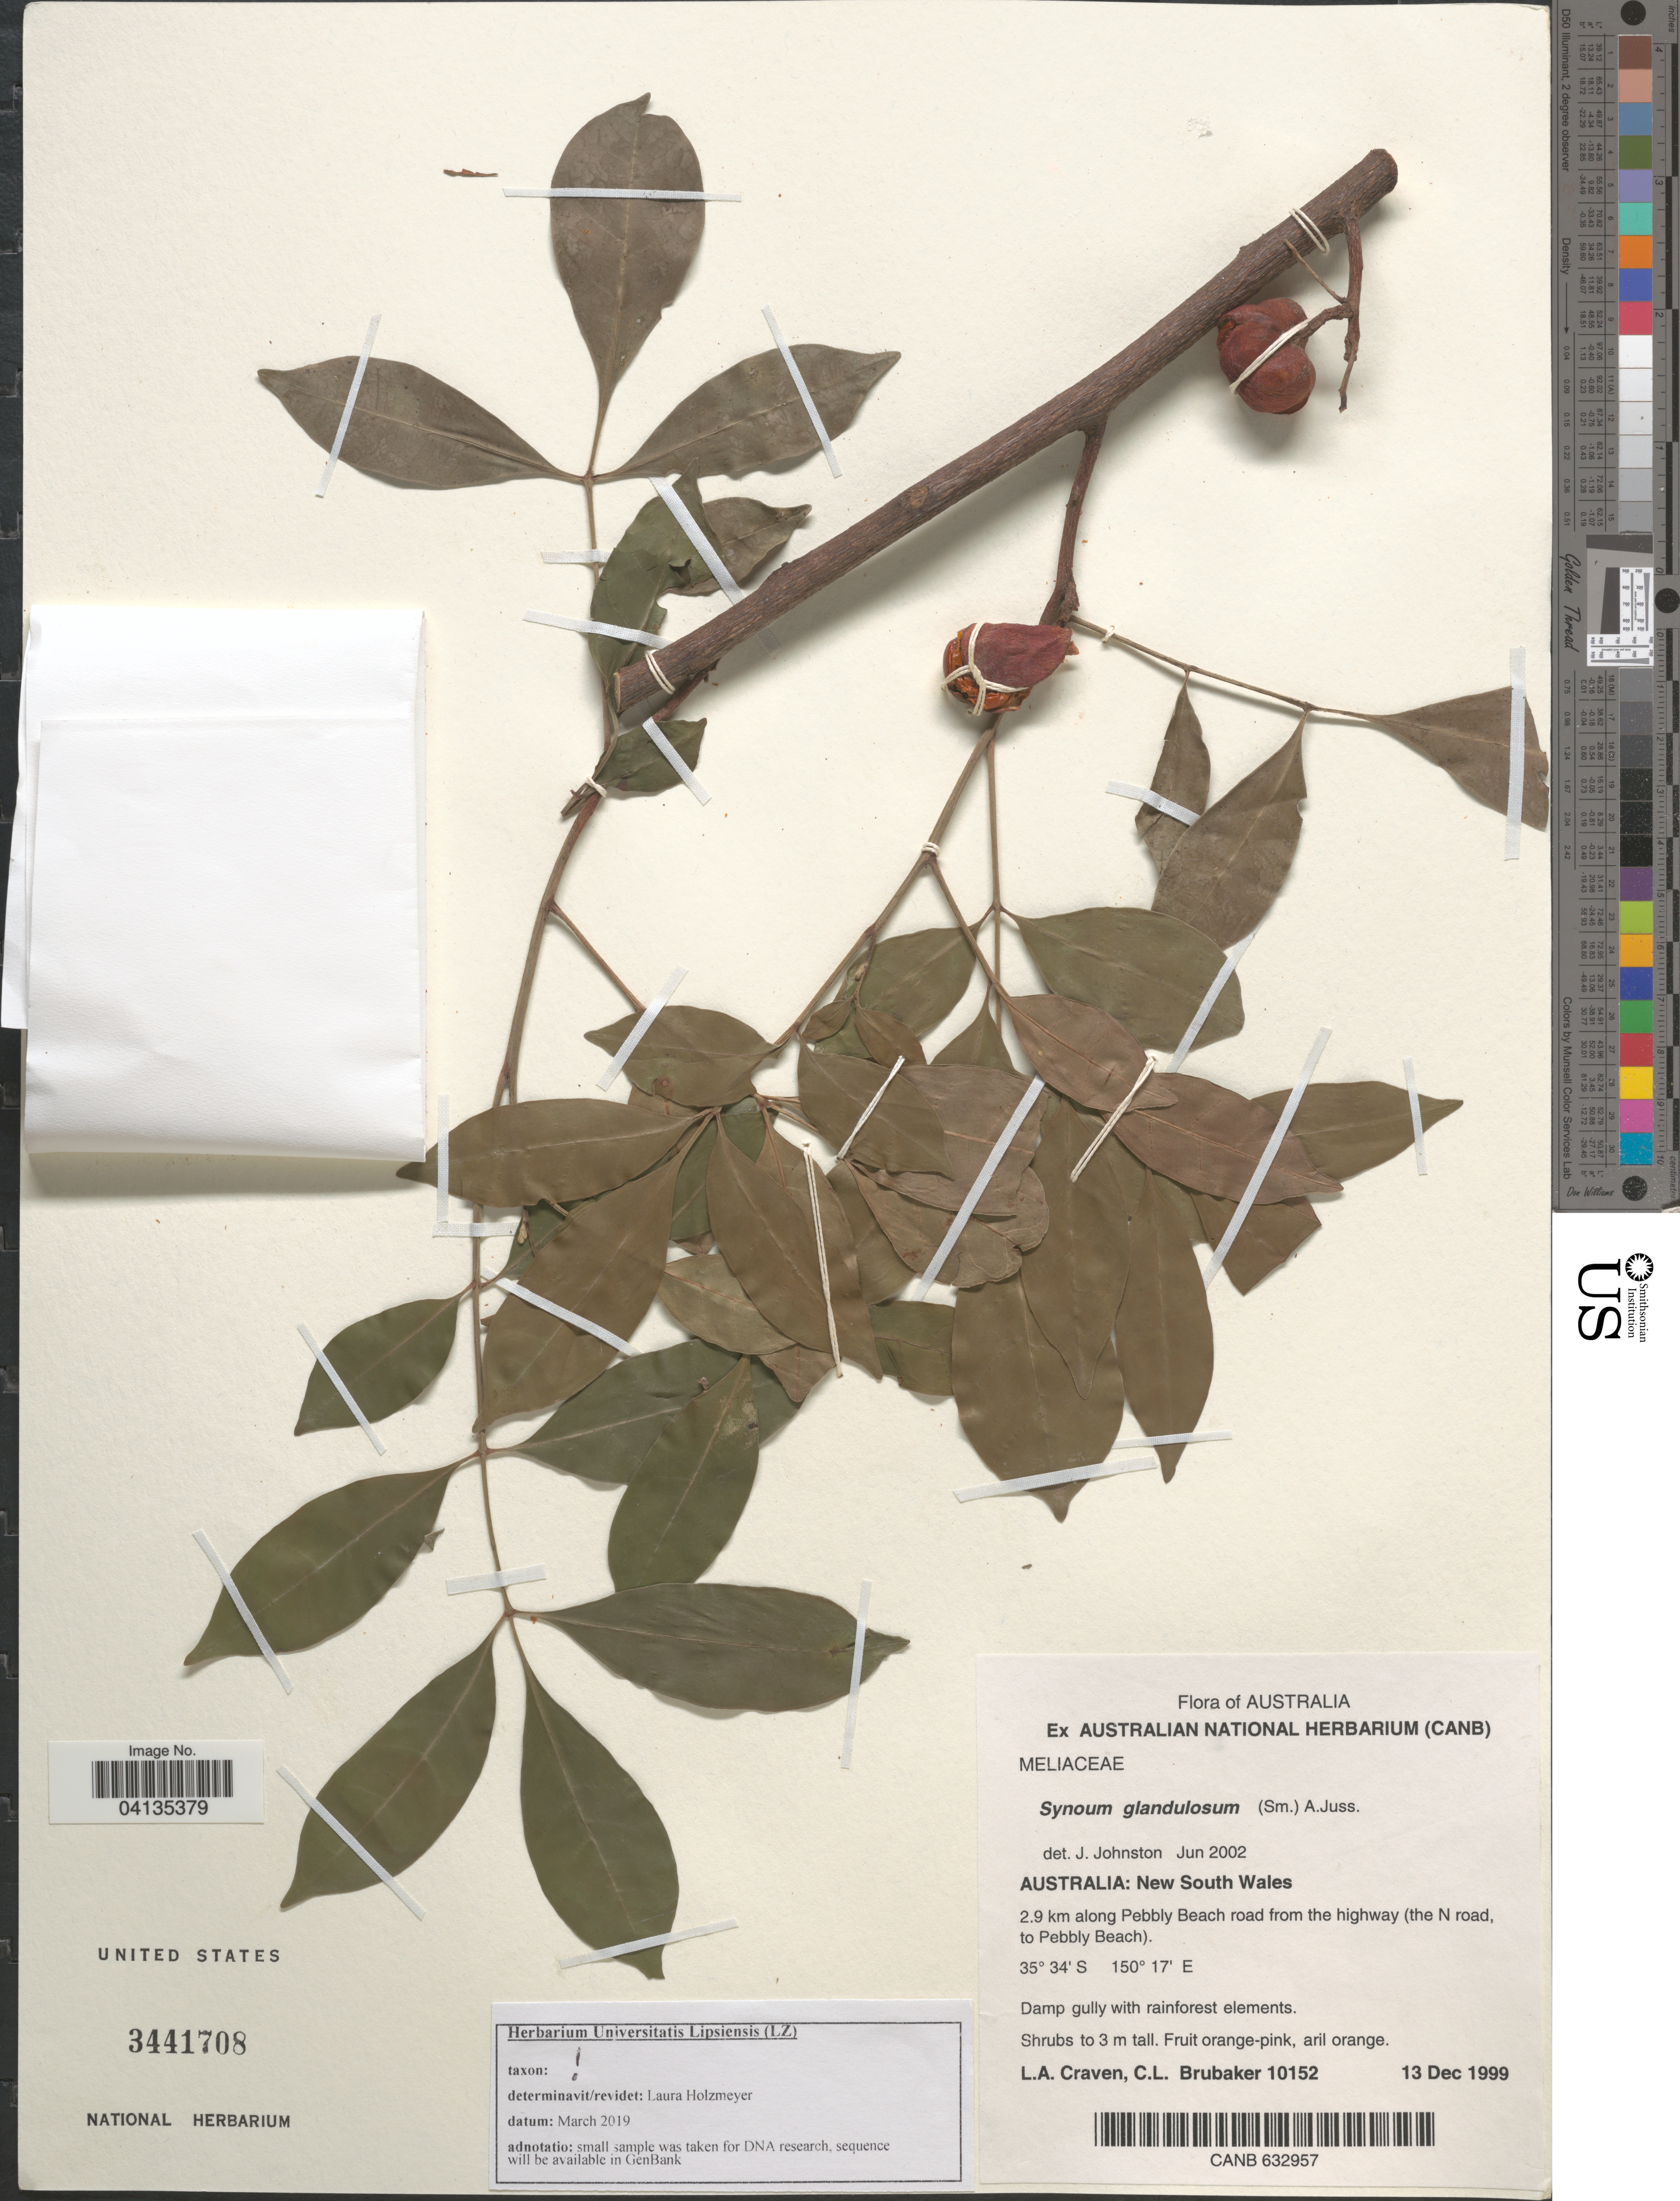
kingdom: Plantae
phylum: Tracheophyta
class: Magnoliopsida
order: Sapindales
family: Meliaceae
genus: Synoum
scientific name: Synoum glandulosum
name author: (Sm.) A. Juss.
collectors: L. A. Craven & C. L. Brubaker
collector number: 10152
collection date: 1999-12-13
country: Australia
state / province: New South Wales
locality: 2.9 km along Pebbly Beach road from the highway (the N road, to Pebbly Beach).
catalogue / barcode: US 3441708